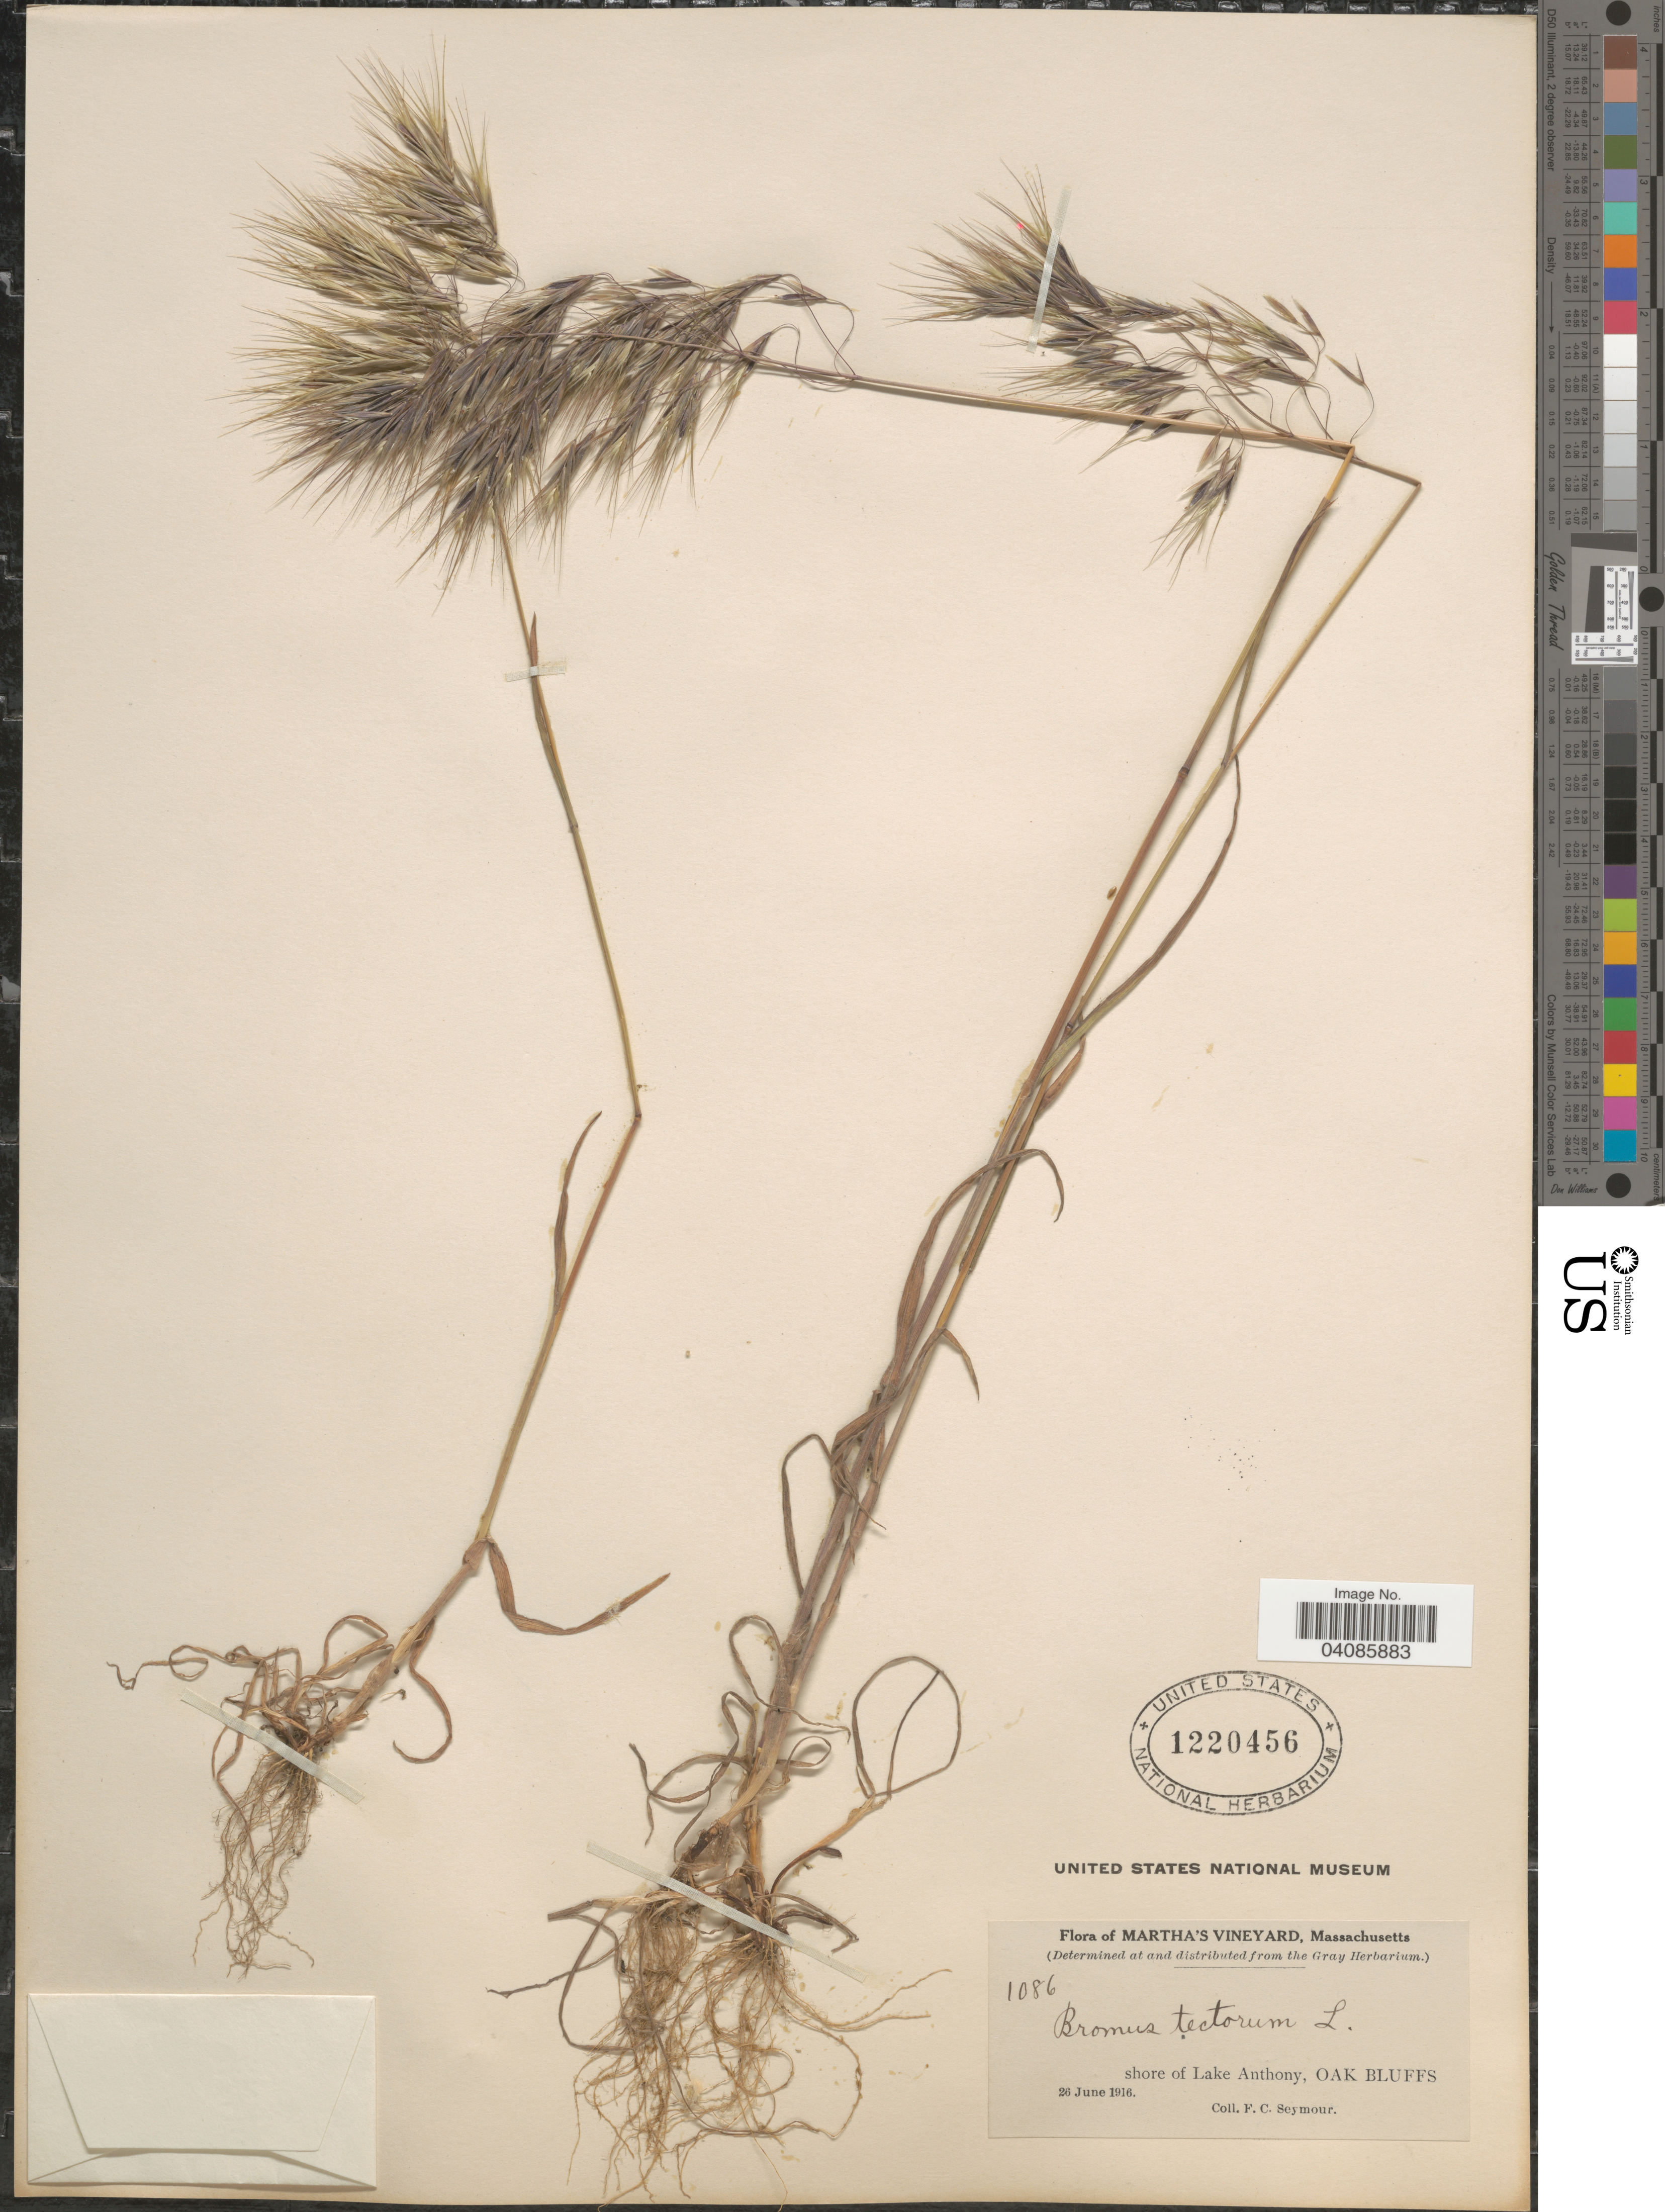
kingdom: Plantae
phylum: Tracheophyta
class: Liliopsida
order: Poales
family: Poaceae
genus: Bromus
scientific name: Bromus tectorum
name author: L.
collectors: F. C. Seymour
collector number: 1086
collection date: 1916-06-26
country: United States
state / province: Massachusetts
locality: Martha's Vineyard. Shore of Lake Anthony, Oak Bluffs.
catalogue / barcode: US 1220456